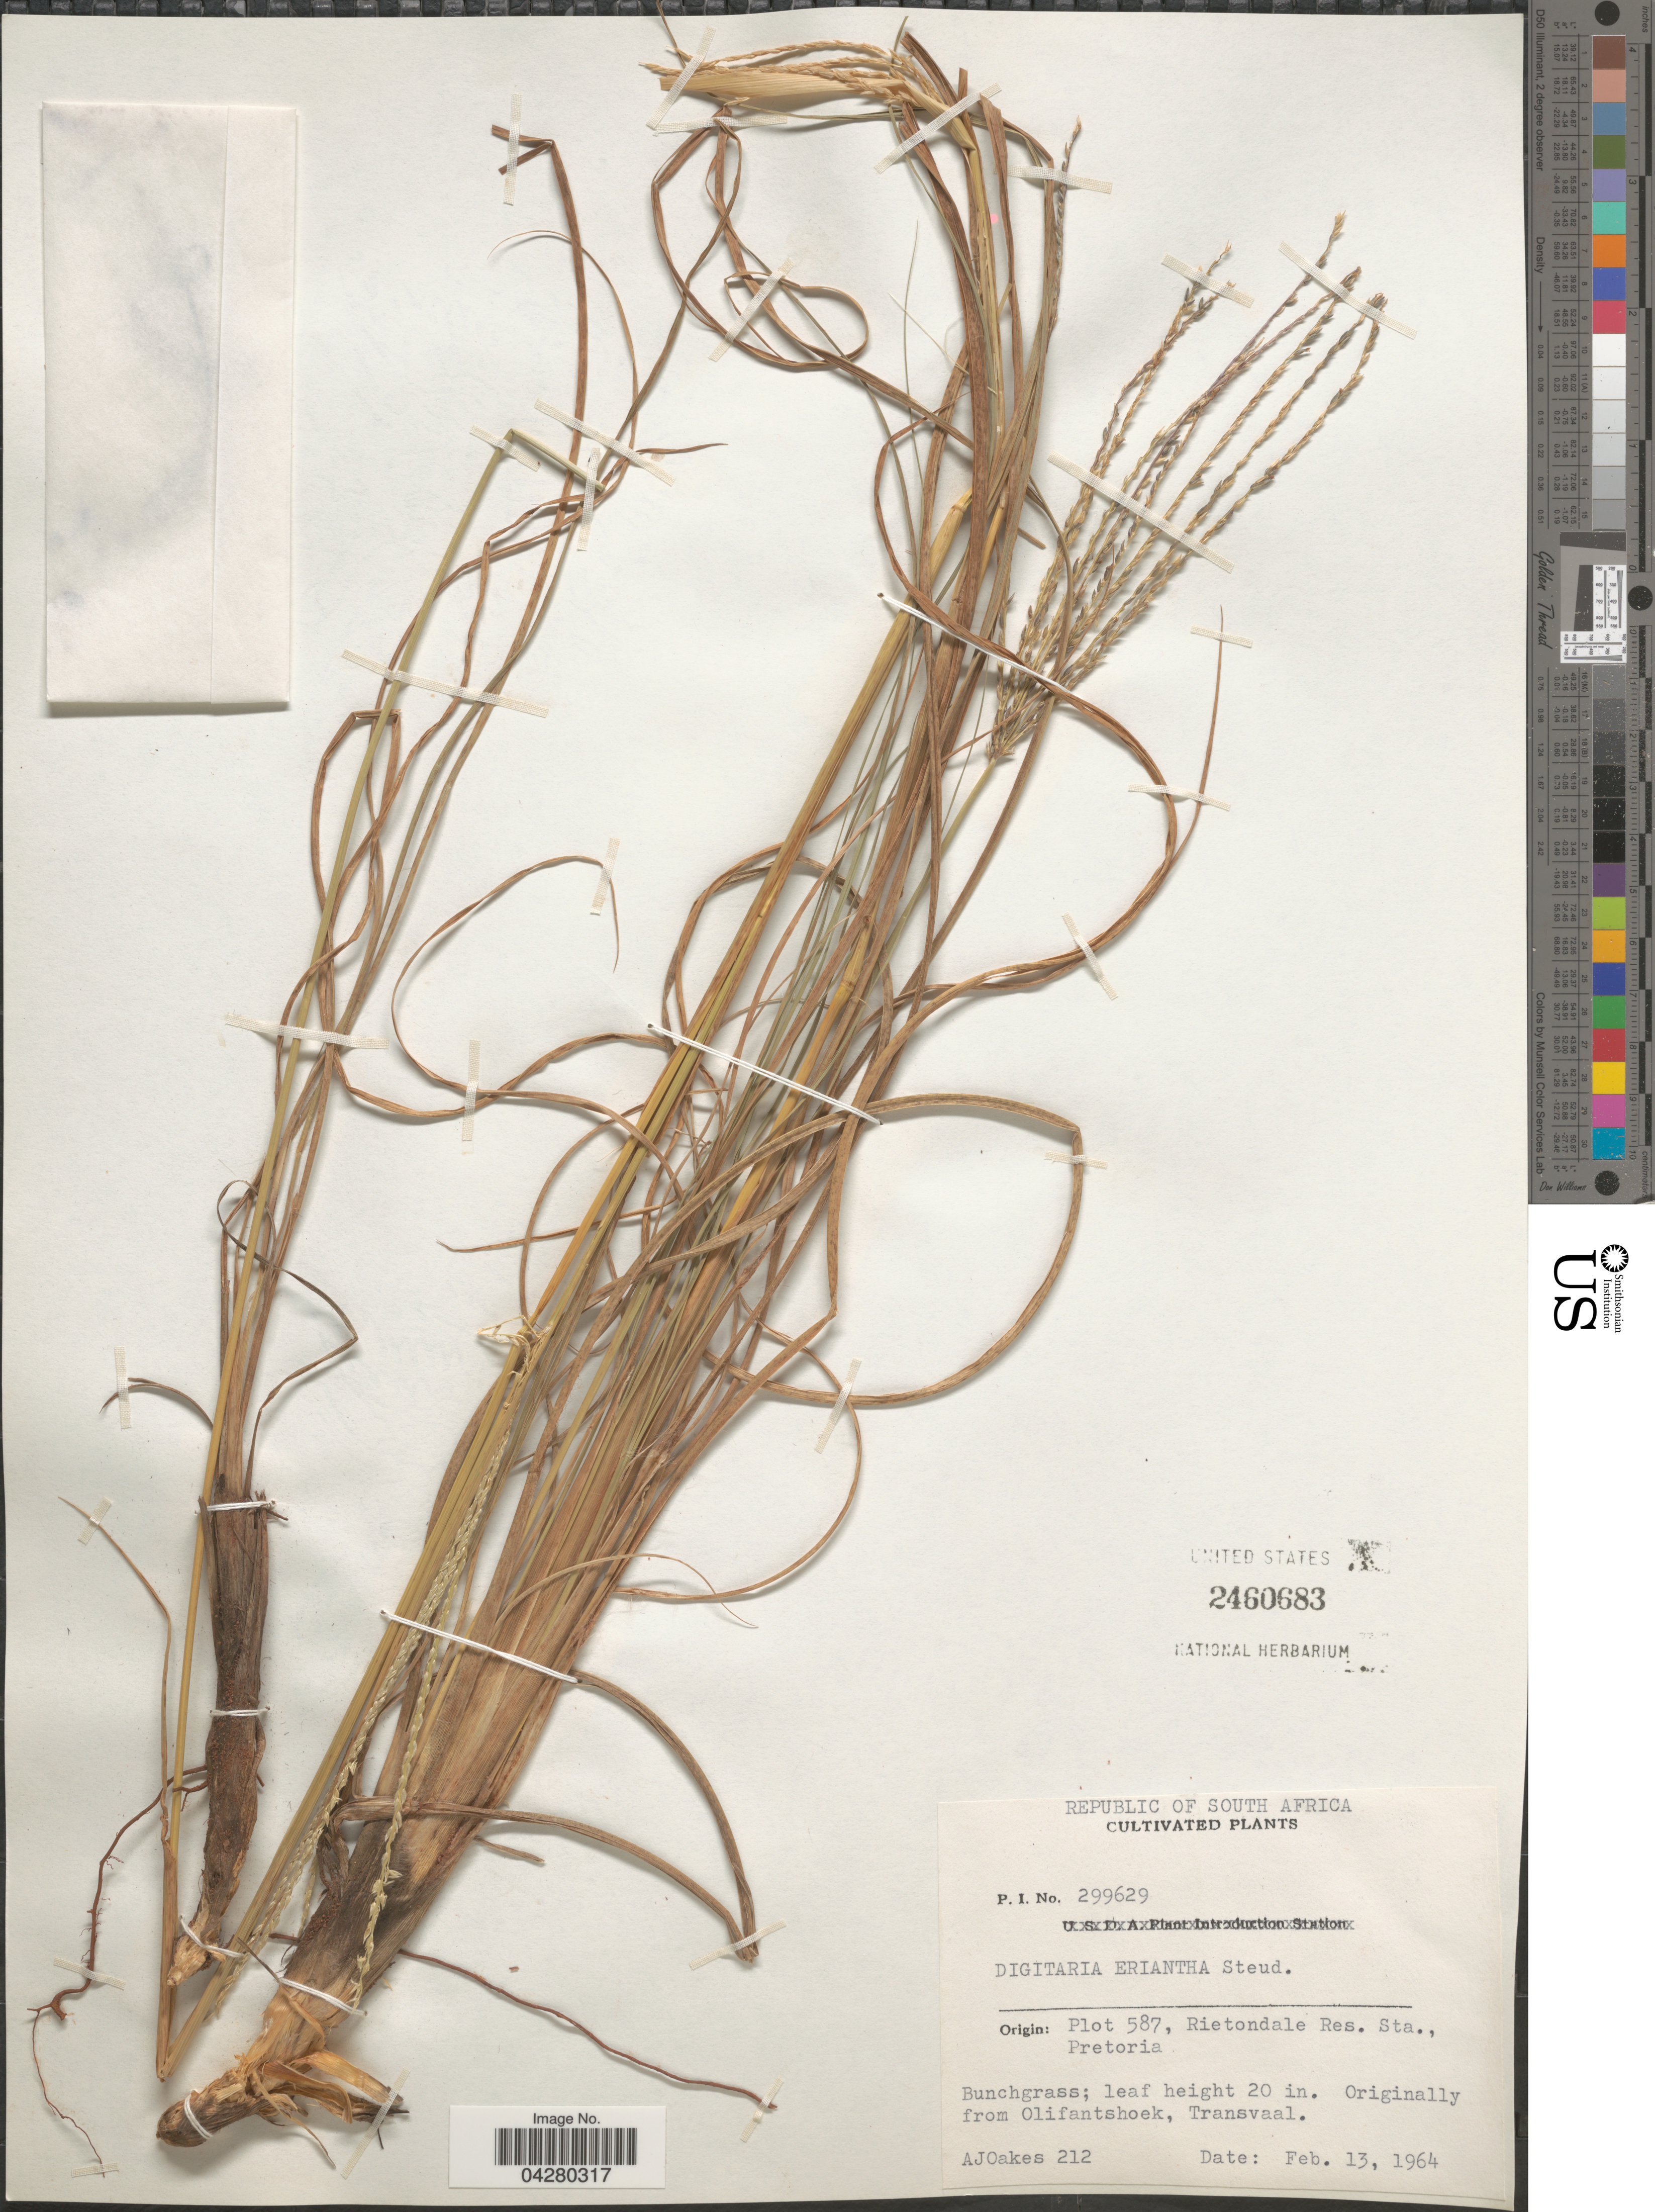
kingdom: Plantae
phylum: Tracheophyta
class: Liliopsida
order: Poales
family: Poaceae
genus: Digitaria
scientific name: Digitaria eriantha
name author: Steud.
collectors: A. Oakes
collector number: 212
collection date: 1964-02-13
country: South Africa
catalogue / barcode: US 2460683